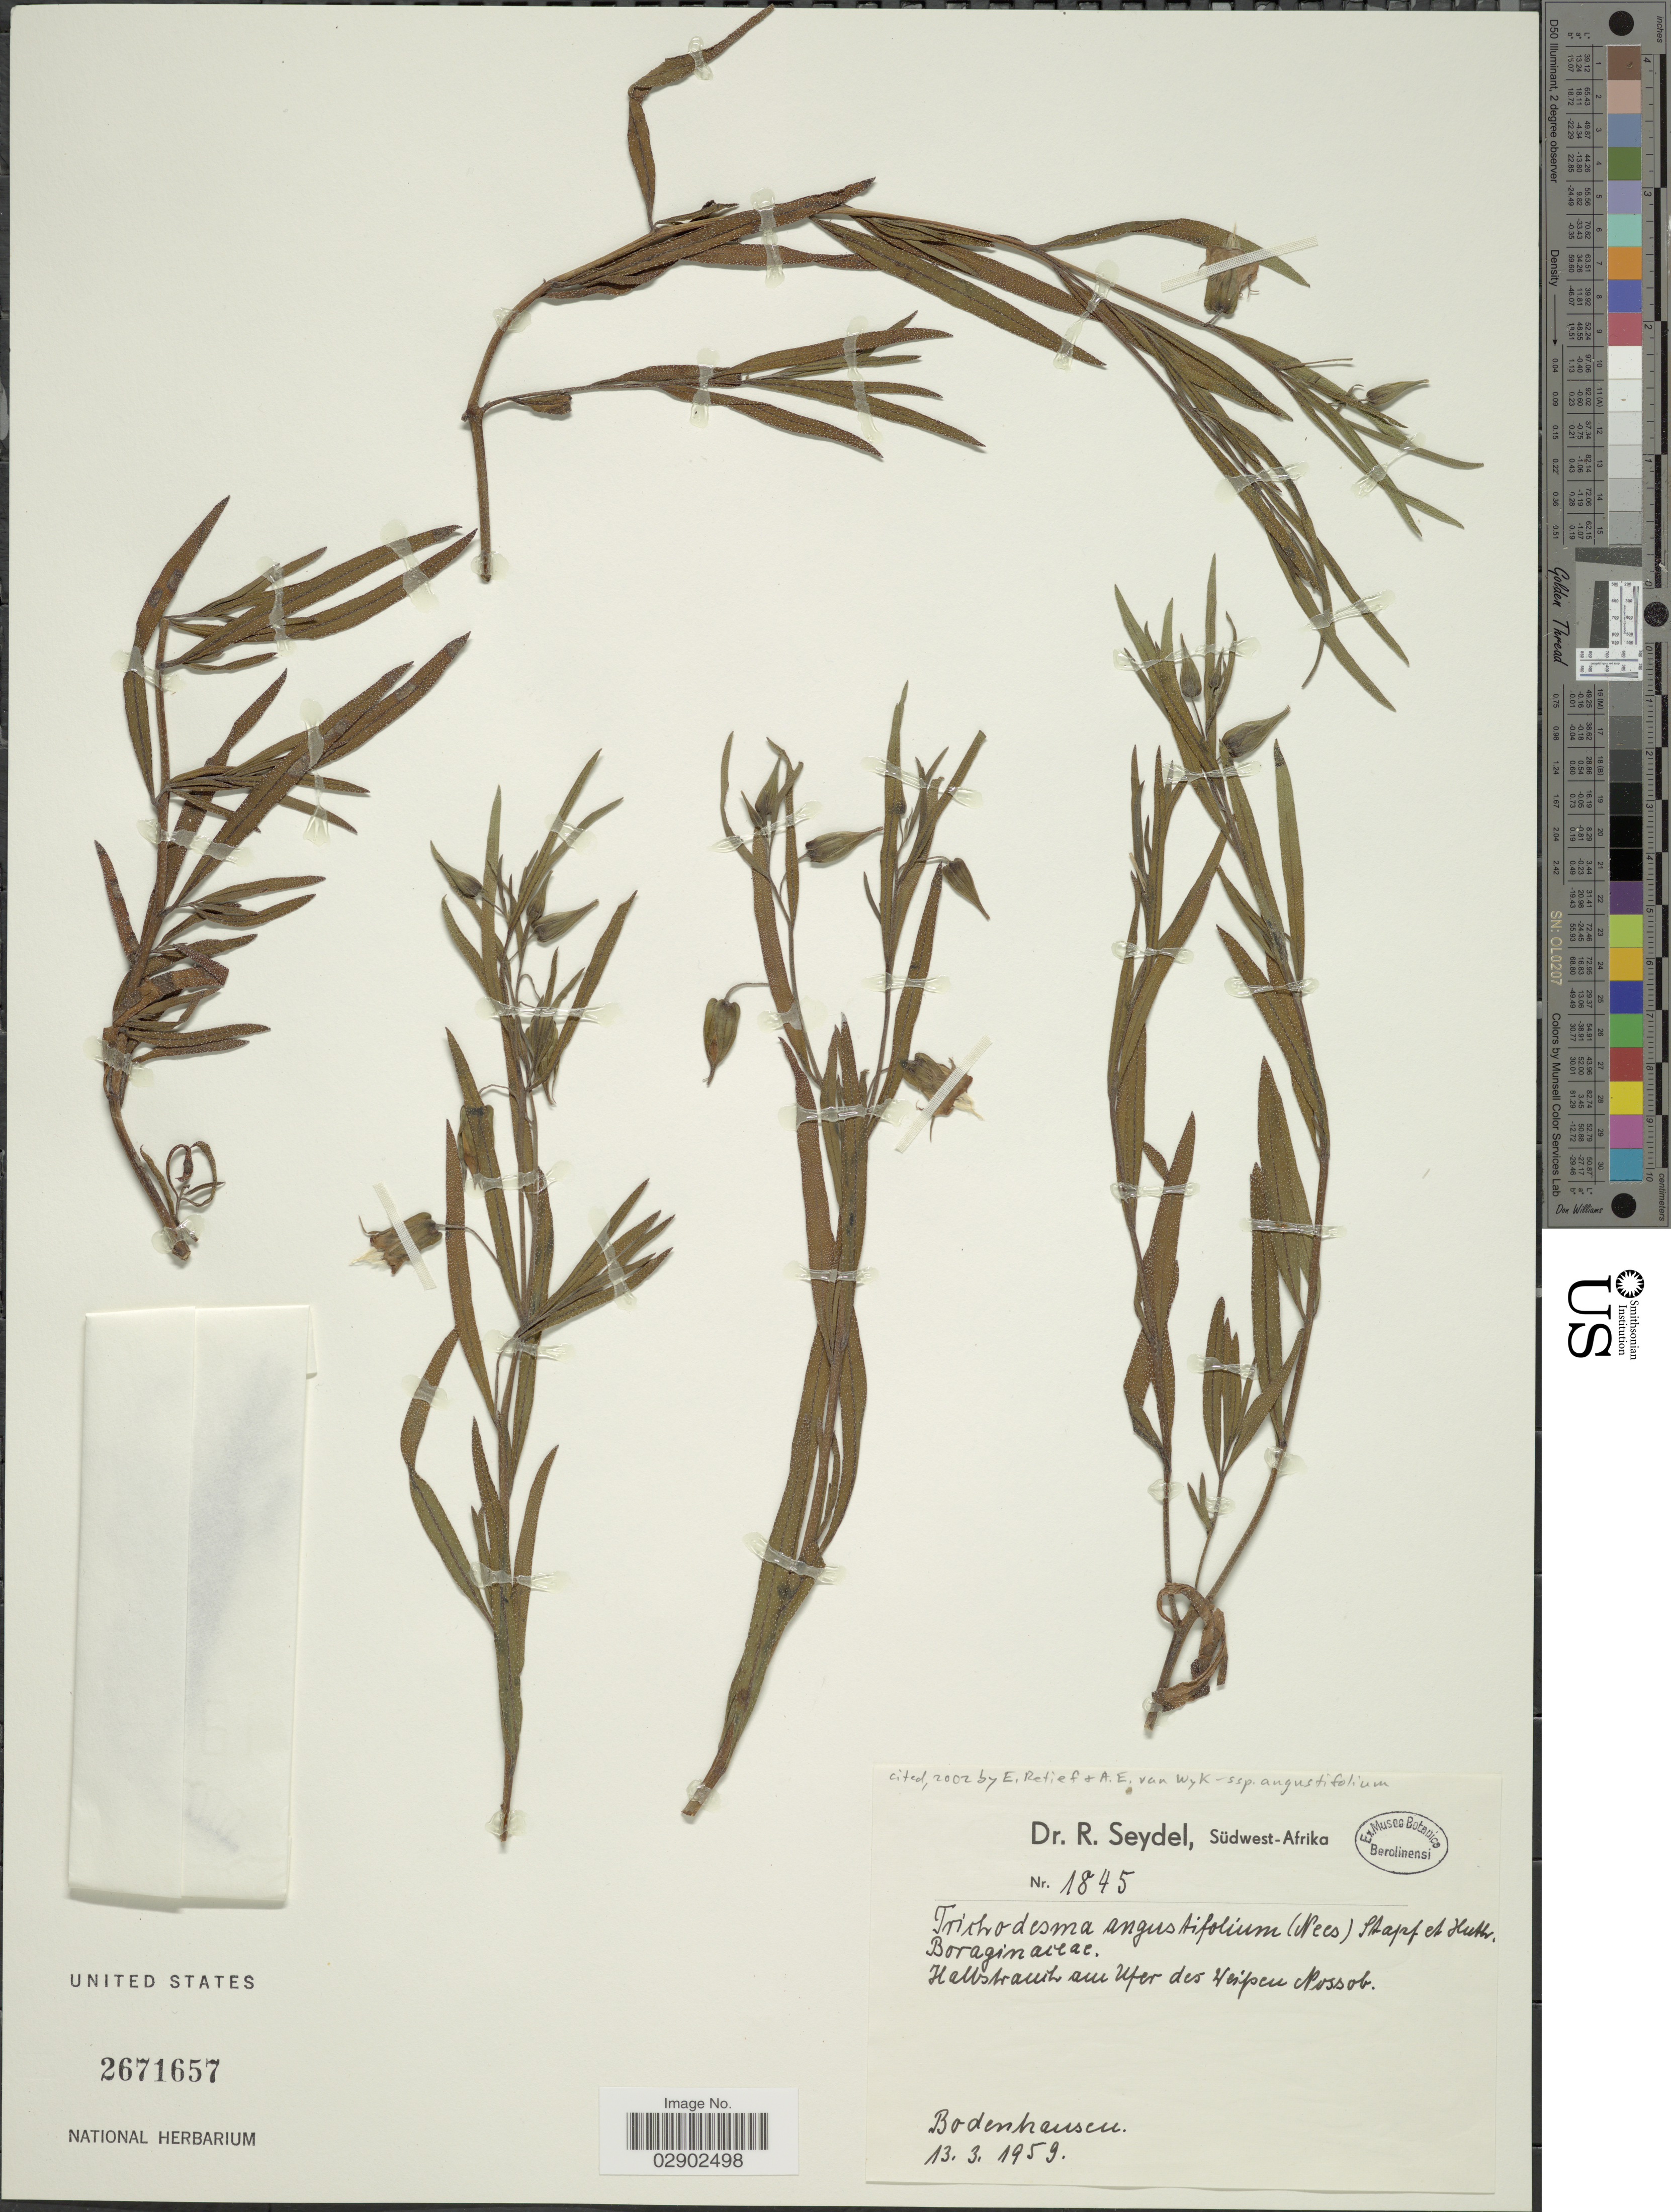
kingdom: Plantae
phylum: Tracheophyta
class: Magnoliopsida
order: Boraginales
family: Boraginaceae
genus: Trichodesma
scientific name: Trichodesma angustifolium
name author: Harv.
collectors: R. Seydel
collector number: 1845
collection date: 1959-03-13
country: Namibia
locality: Südwest-Afrika. Am Ufer des Weissen Nossob. Bodenhausen.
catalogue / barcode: US 2671657